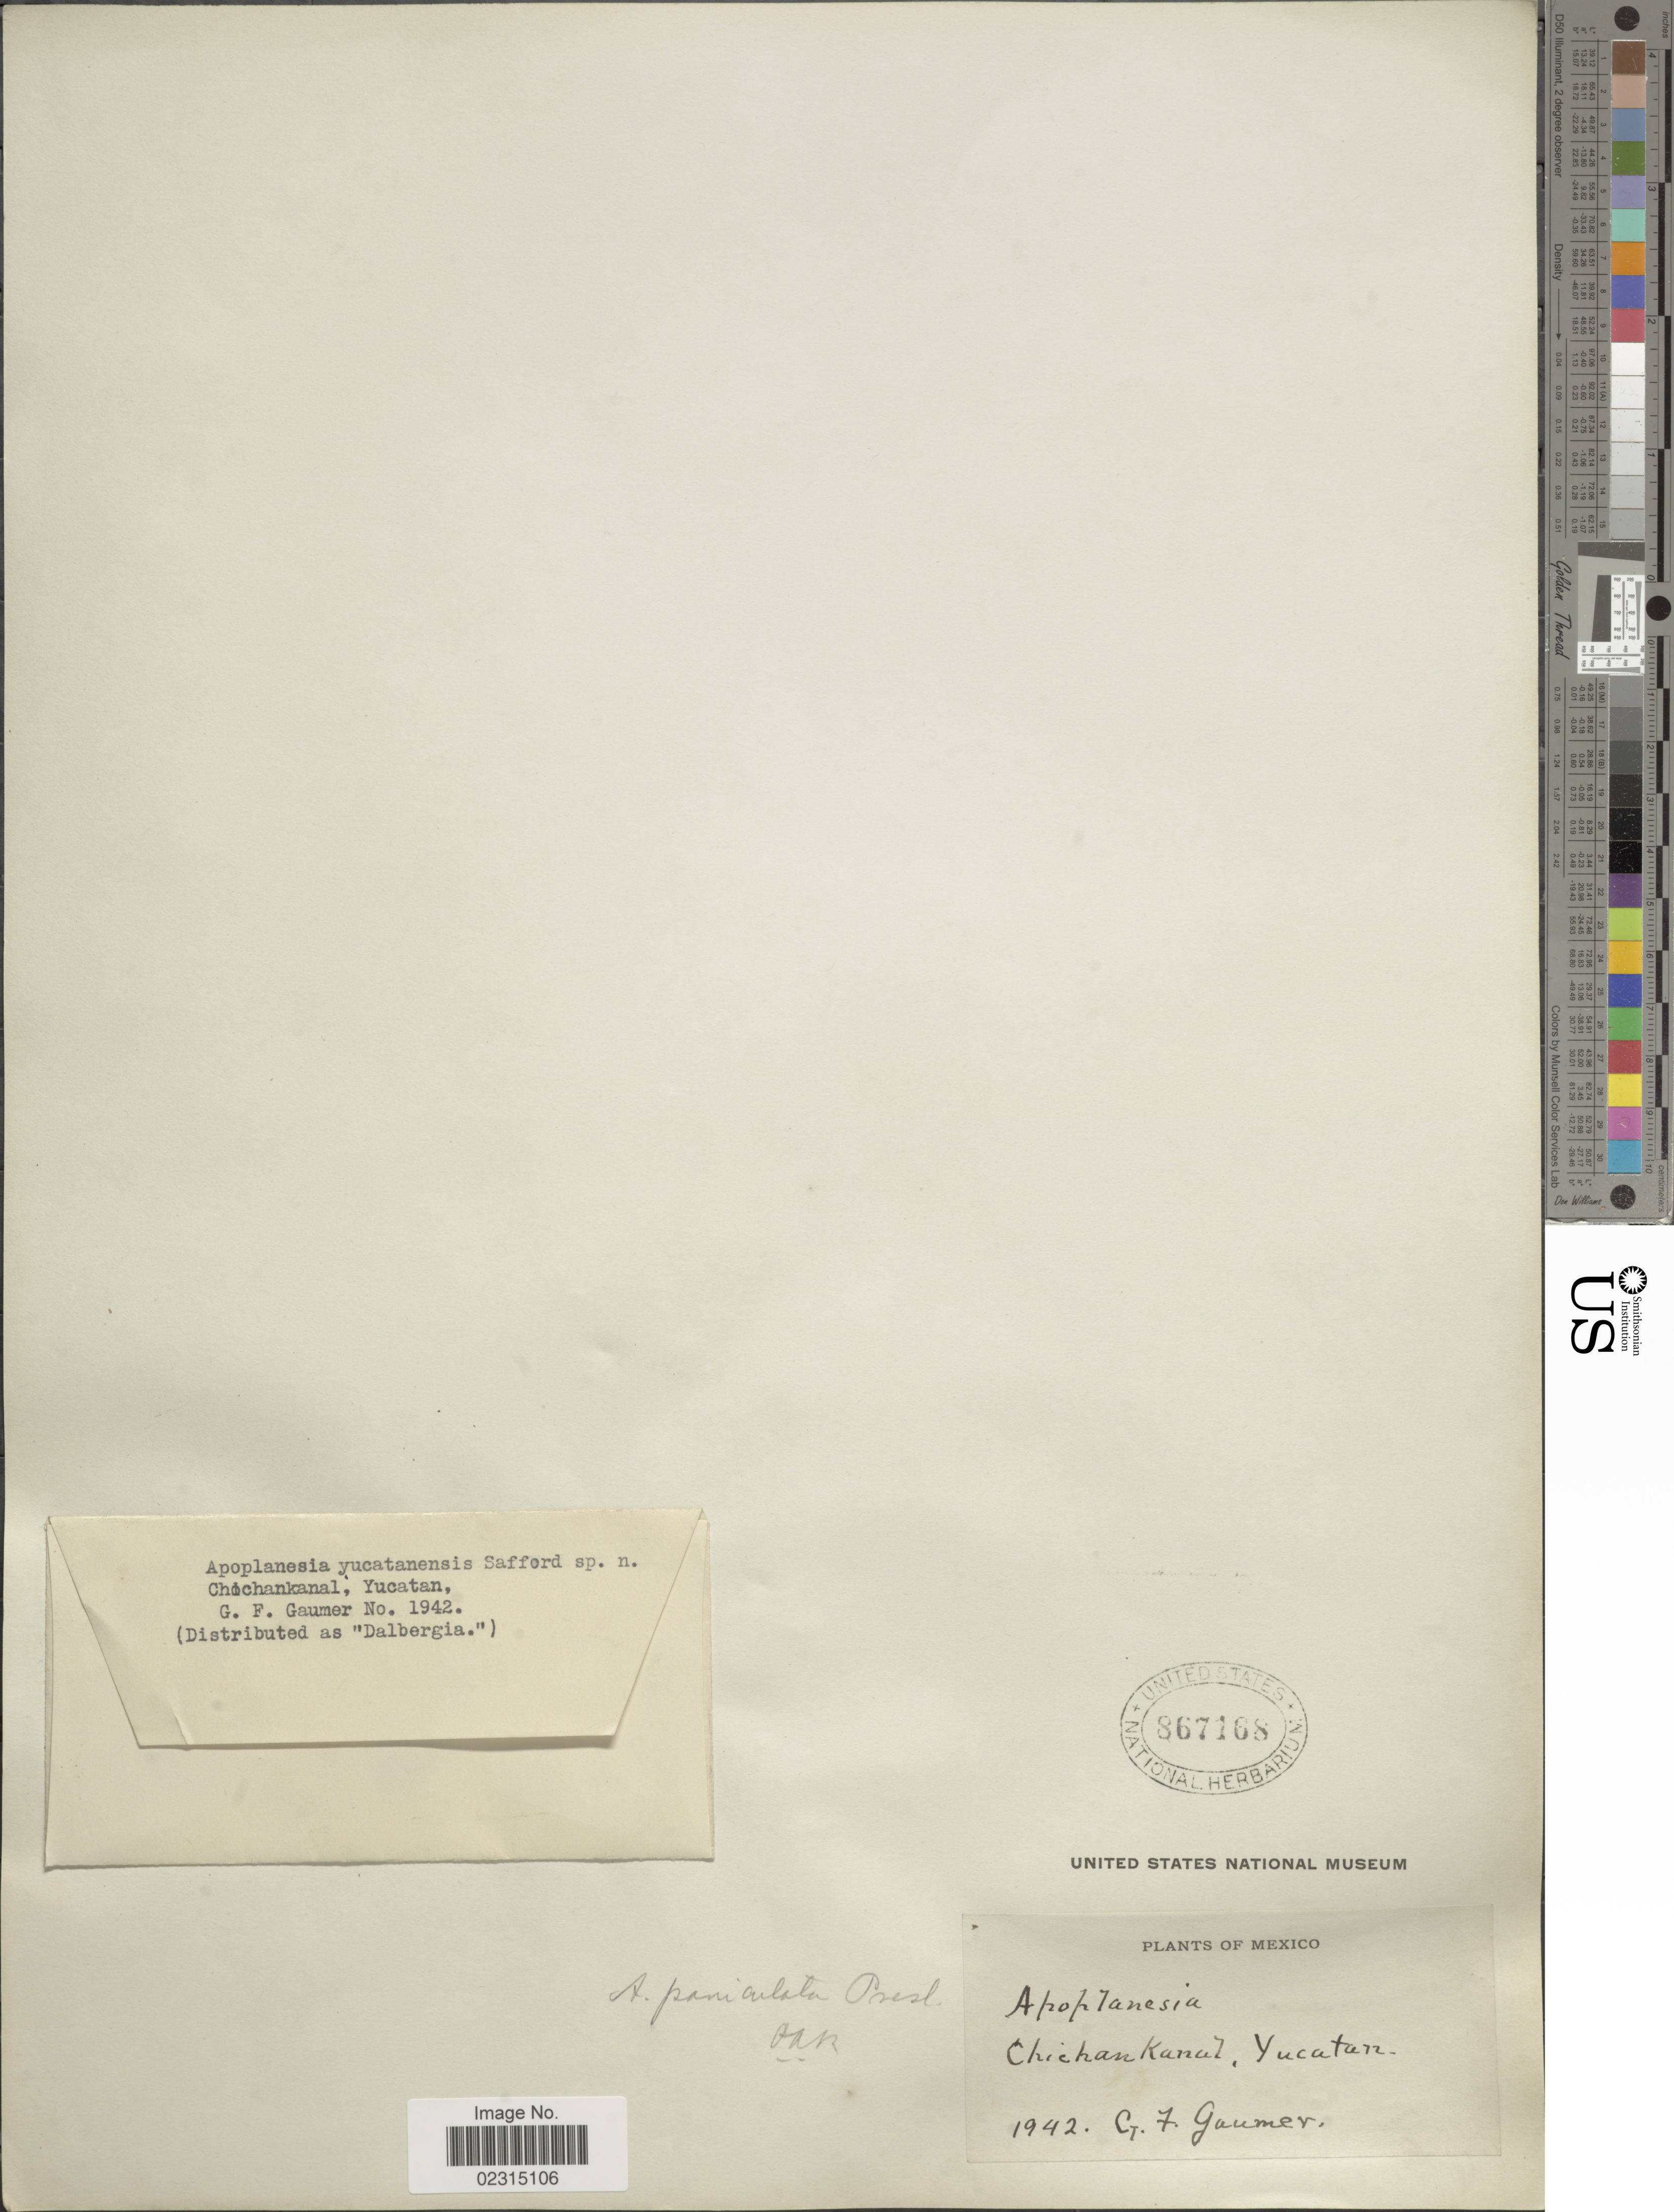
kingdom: Plantae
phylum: Tracheophyta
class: Magnoliopsida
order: Fabales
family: Fabaceae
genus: Apoplanesia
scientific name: Apoplanesia paniculata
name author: C. Presl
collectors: G. F. Gaumer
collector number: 1942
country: Mexico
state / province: Yucatán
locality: ChichanKanal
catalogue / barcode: US 867168